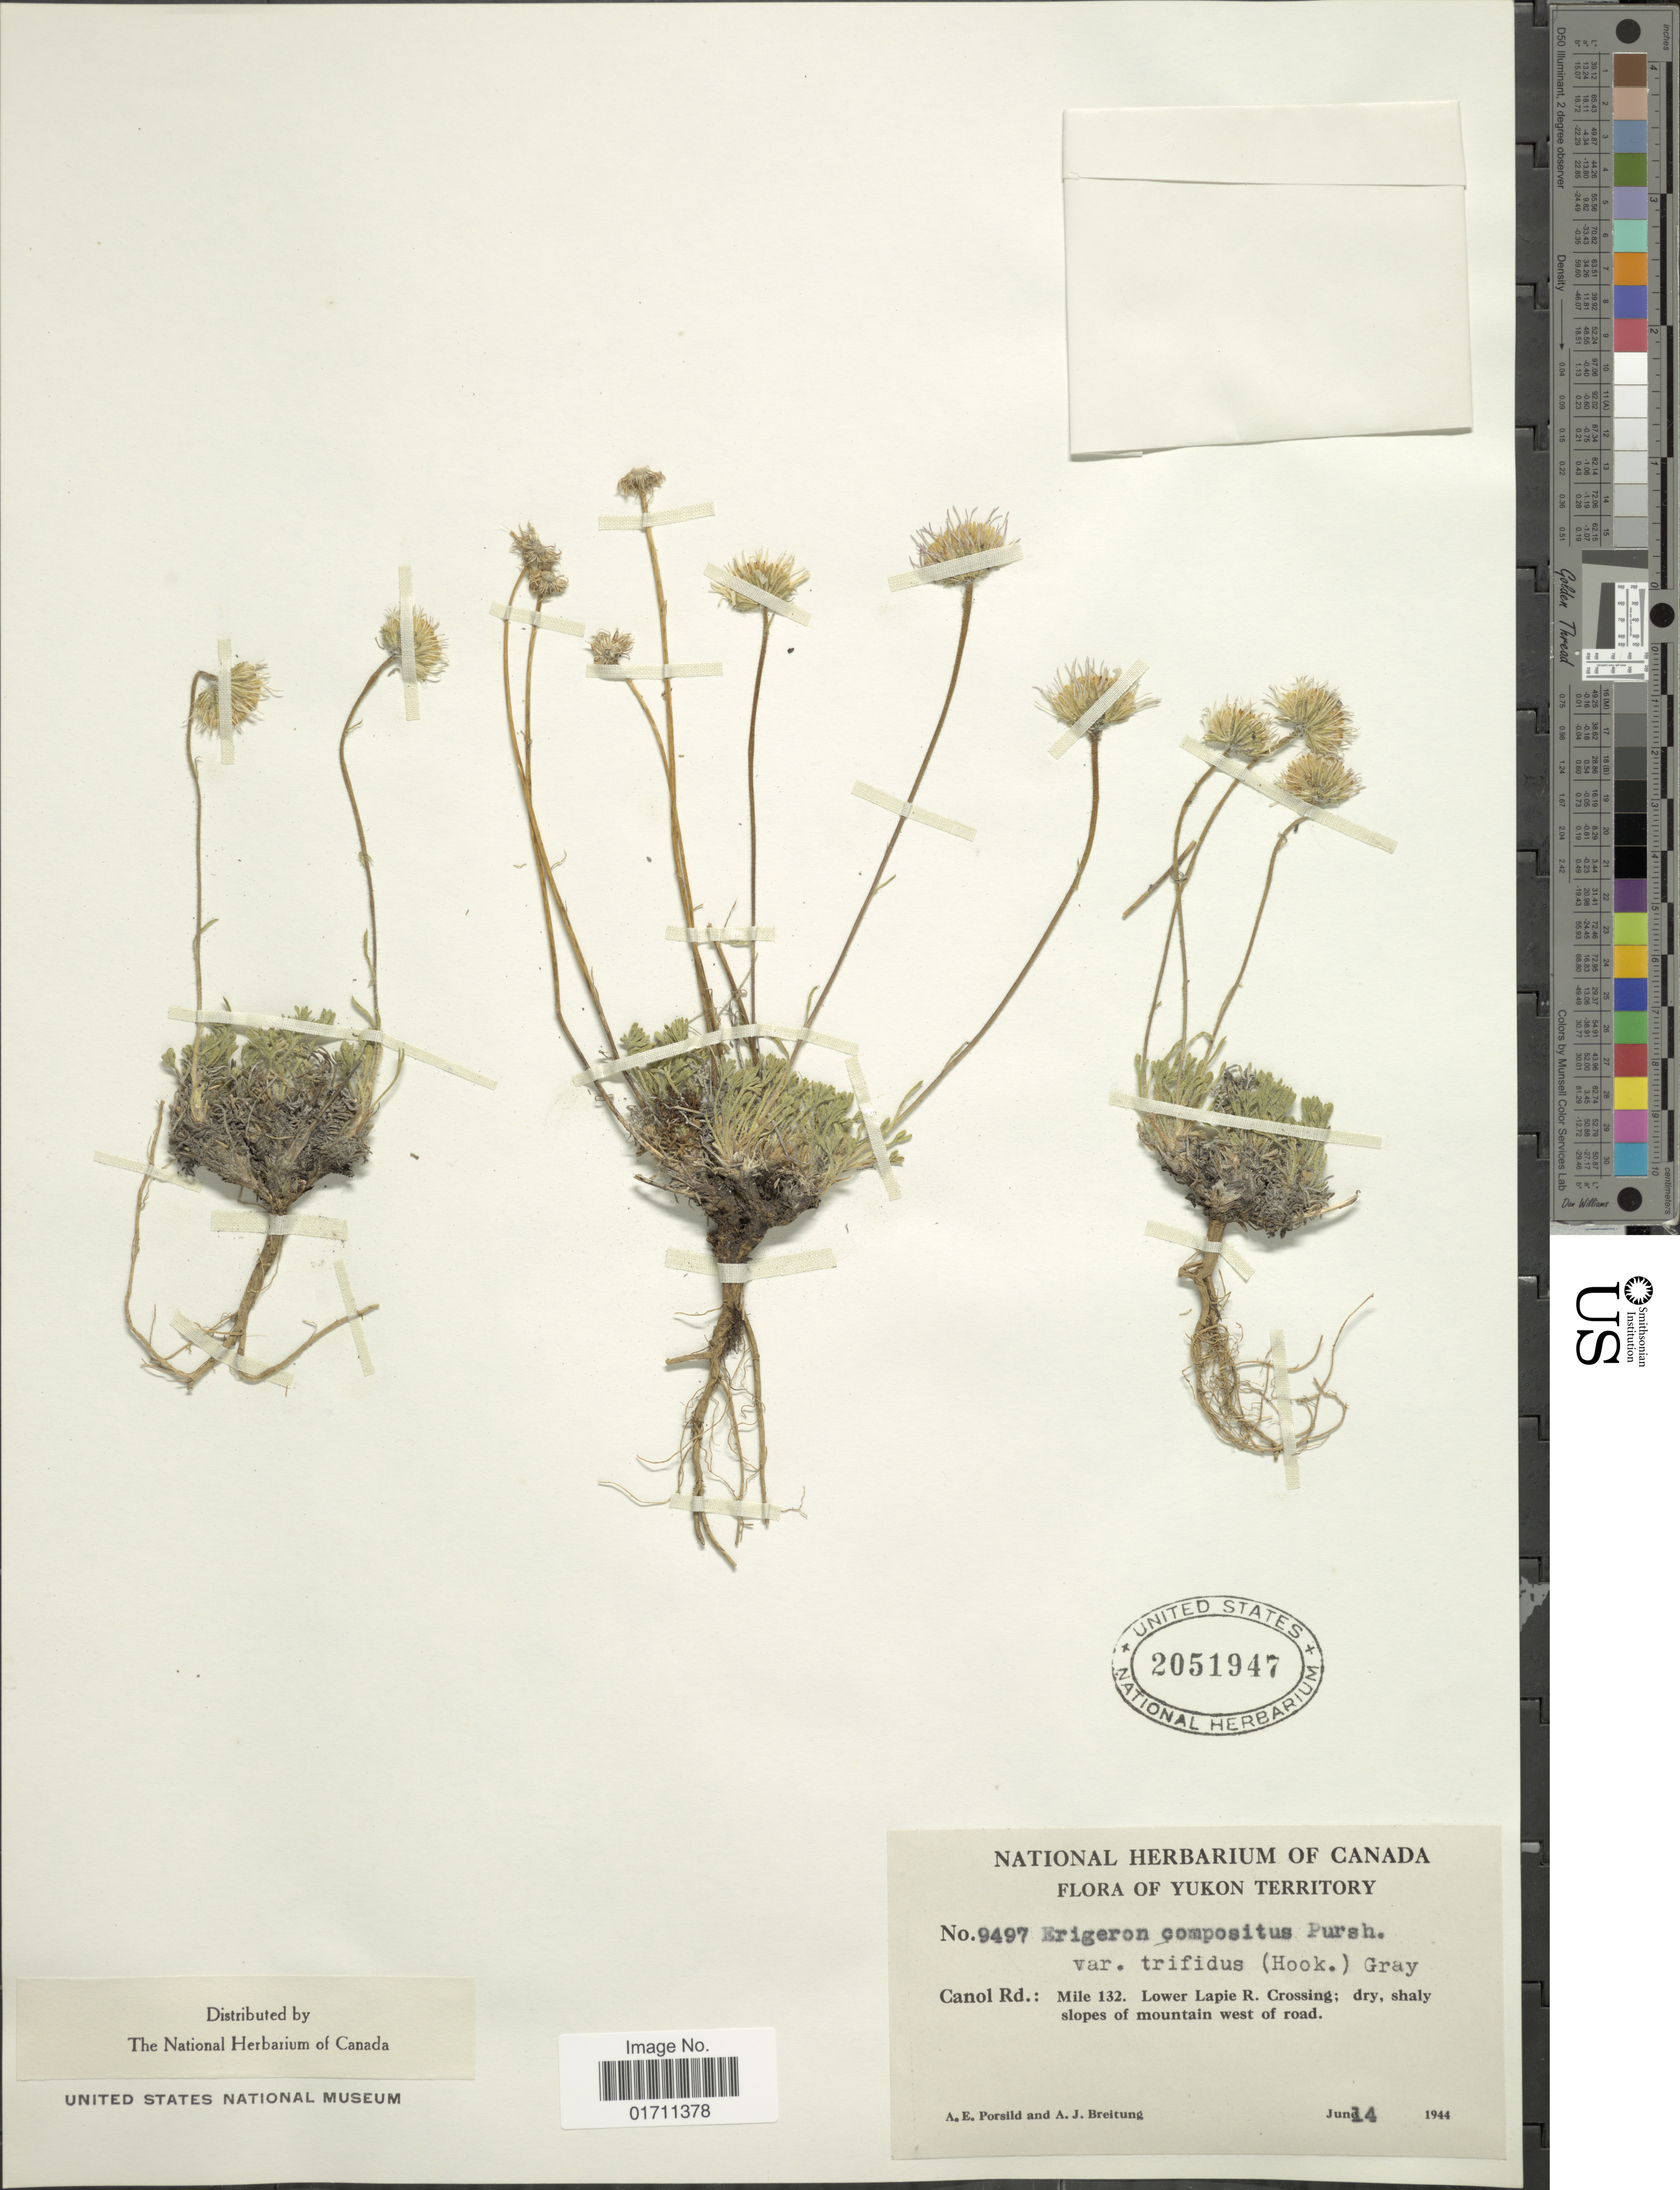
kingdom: Plantae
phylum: Tracheophyta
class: Magnoliopsida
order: Asterales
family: Asteraceae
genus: Erigeron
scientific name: Erigeron compositus var. trifidus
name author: (Hook.) A. Gray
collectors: A. E. Porsild & A. Breitung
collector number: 9497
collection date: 1944-06-14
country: Canada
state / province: Yukon Territory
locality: Canol rd: Mile 132. Lower Lapie R. Crossing; dry, shaly slopes of mountain west of road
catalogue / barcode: US 2051947